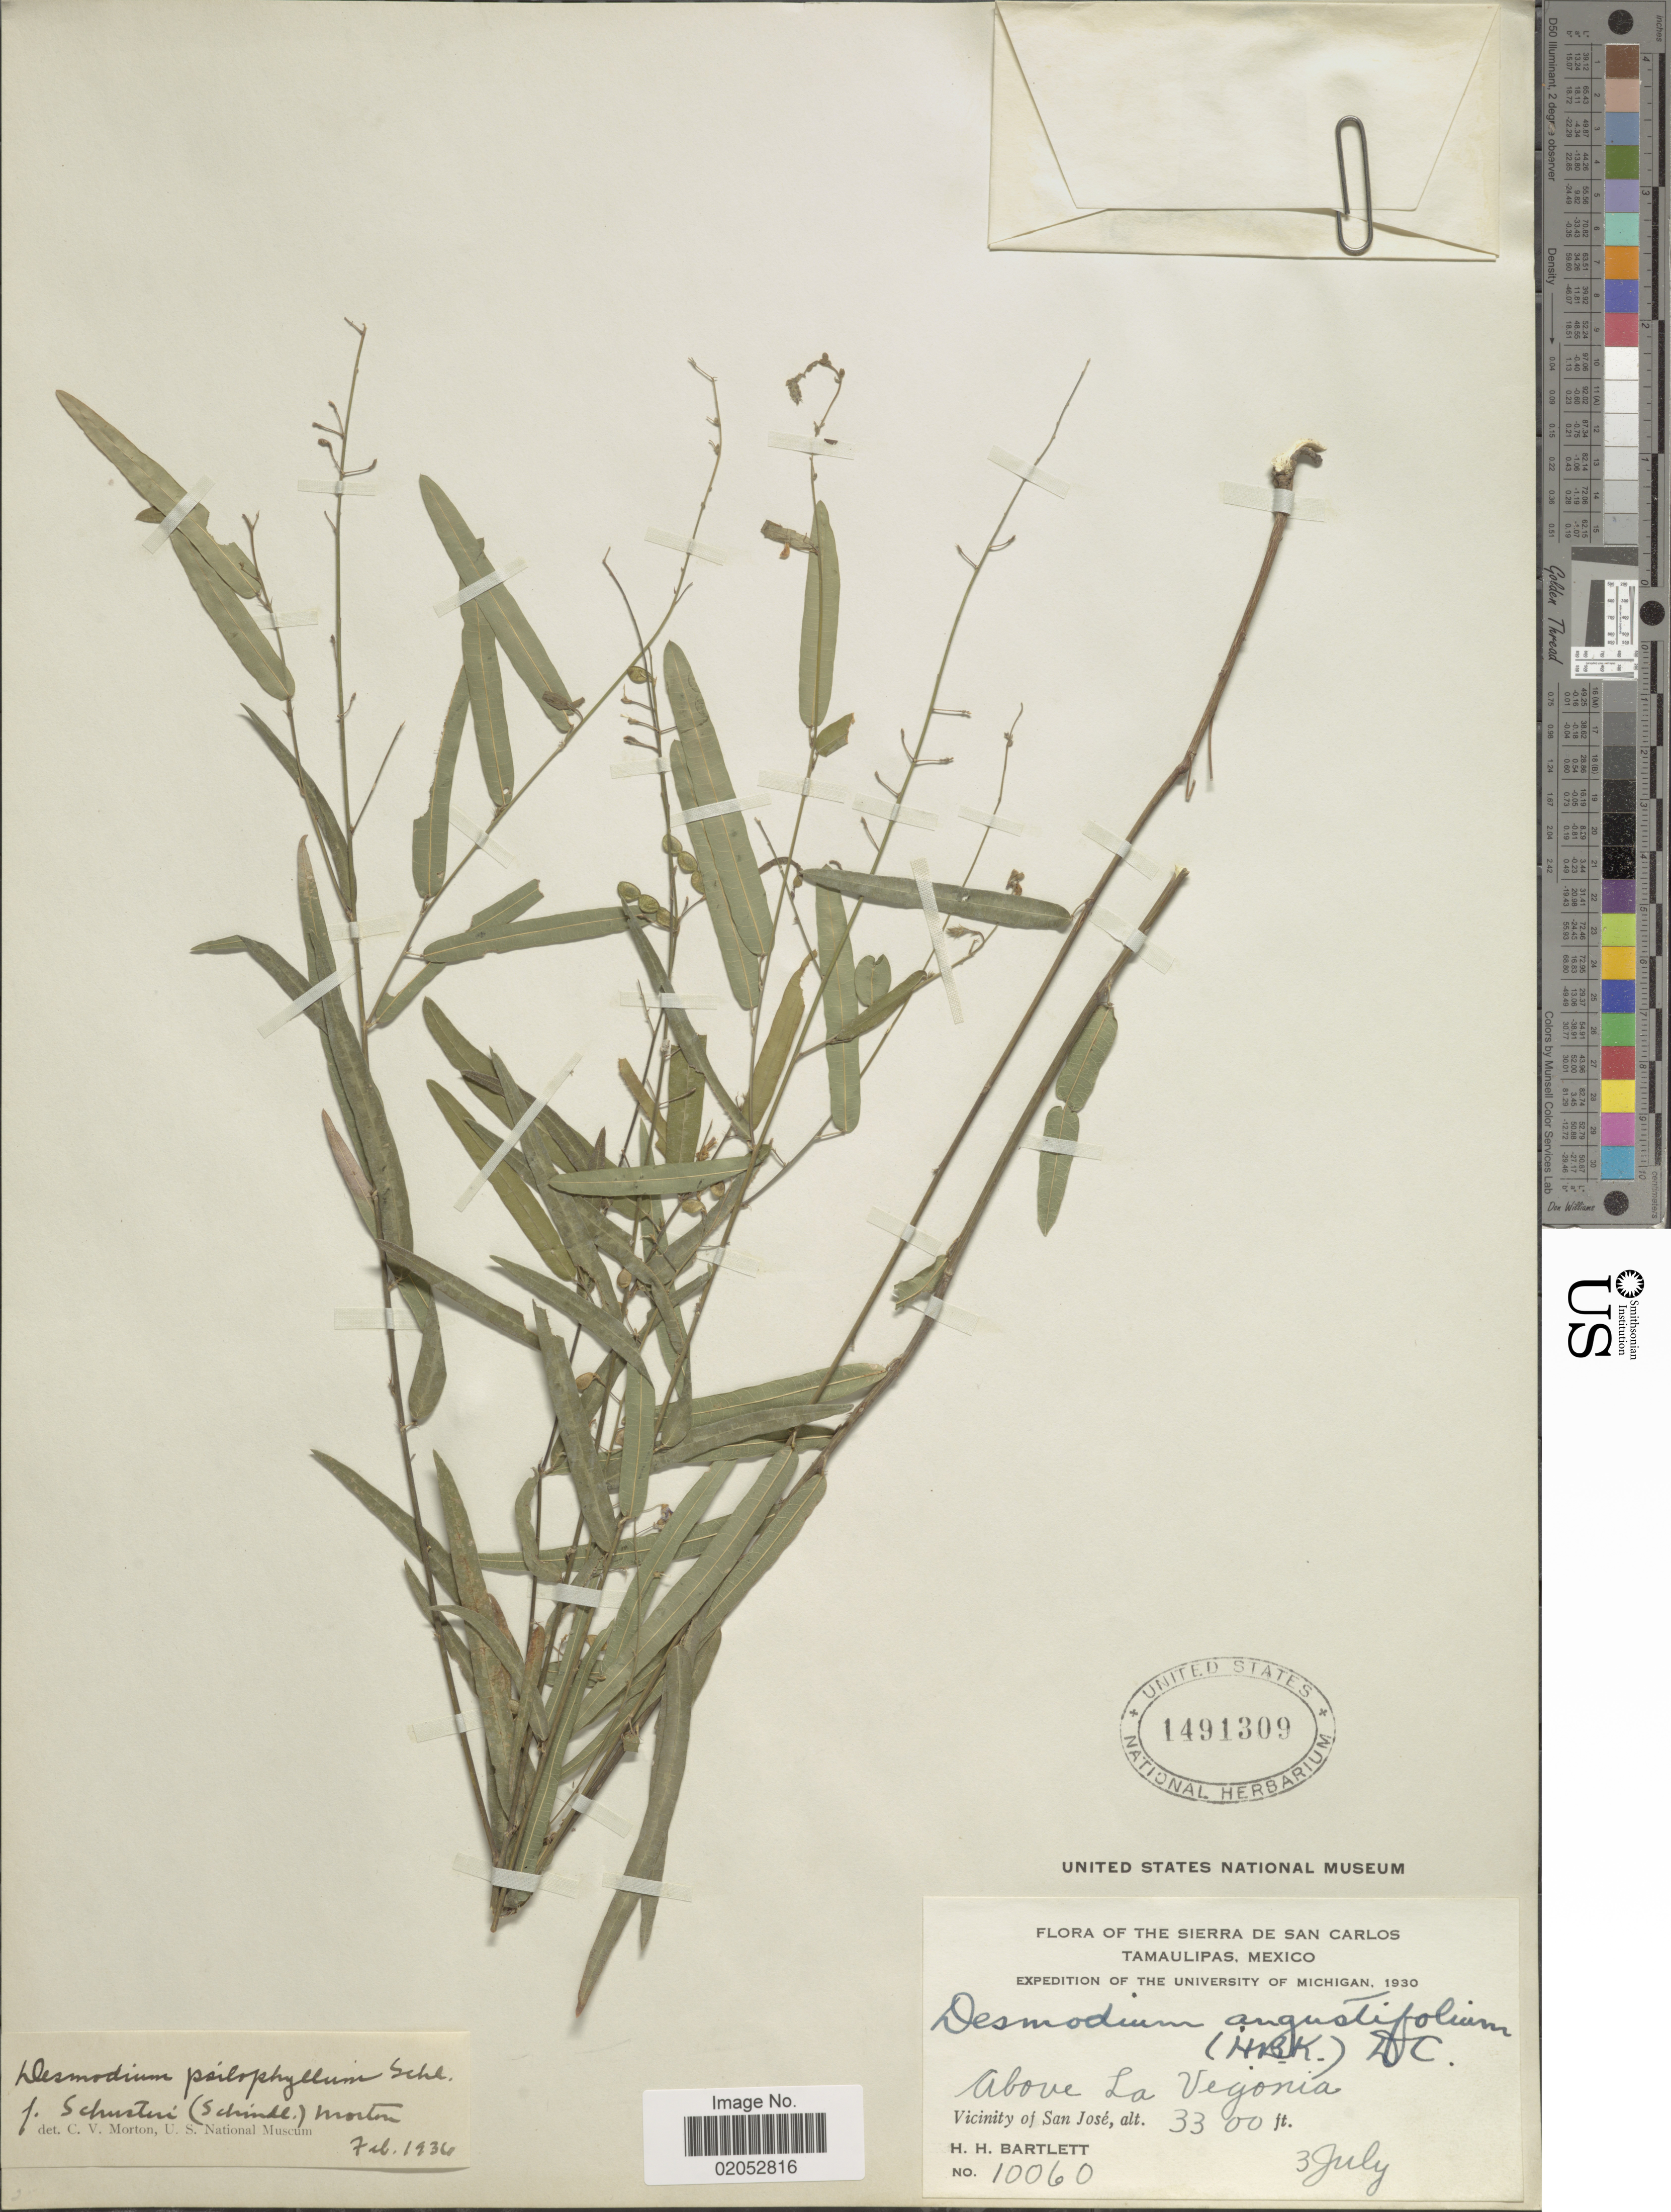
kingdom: Plantae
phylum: Tracheophyta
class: Magnoliopsida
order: Fabales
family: Fabaceae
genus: Desmodium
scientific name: Desmodium psilophyllum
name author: Schltdl.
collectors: H. H. Bartlett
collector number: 10060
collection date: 1930-07-03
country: Mexico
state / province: Tamaulipas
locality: Sierra de San Carlos, Above La Vegonia, Vicinity of San Jose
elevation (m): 1006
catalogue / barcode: US 1491309